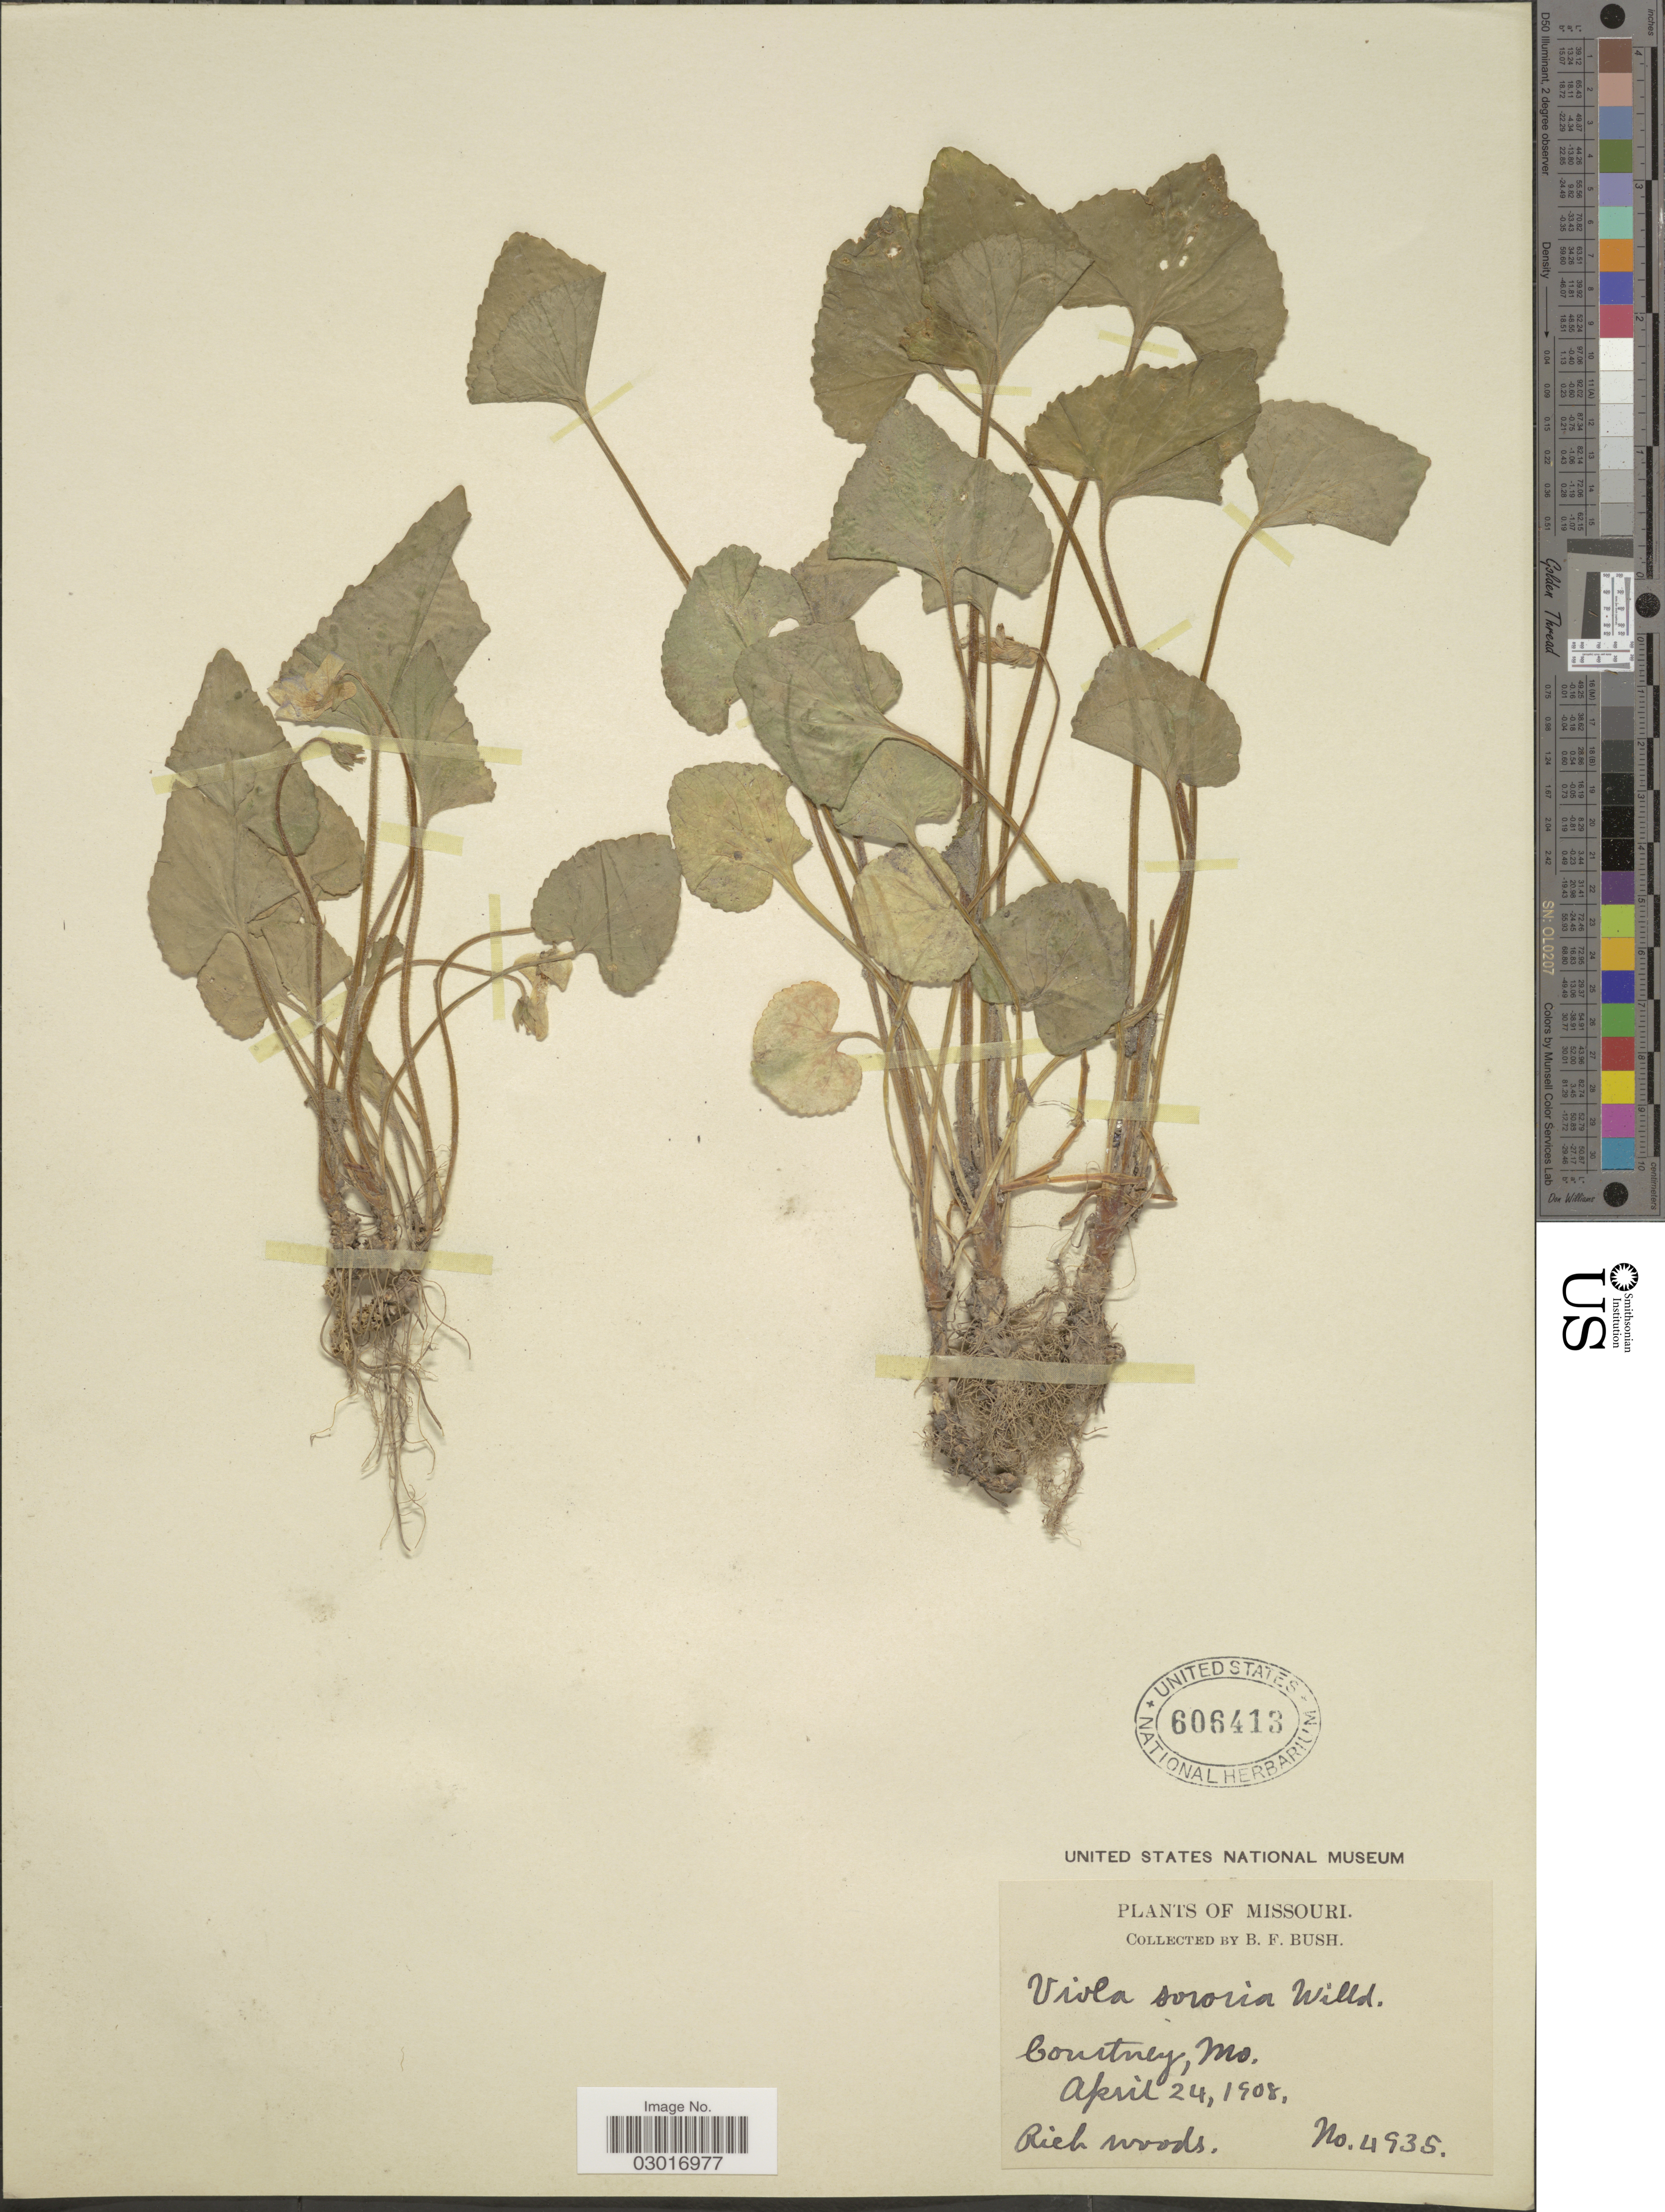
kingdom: Plantae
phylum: Tracheophyta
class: Magnoliopsida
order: Malpighiales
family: Violaceae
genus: Viola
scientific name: Viola sororia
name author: Willd.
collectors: B. F. Bush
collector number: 4935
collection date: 1908-04-24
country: United States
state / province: Missouri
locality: Courtney.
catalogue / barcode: US 606413